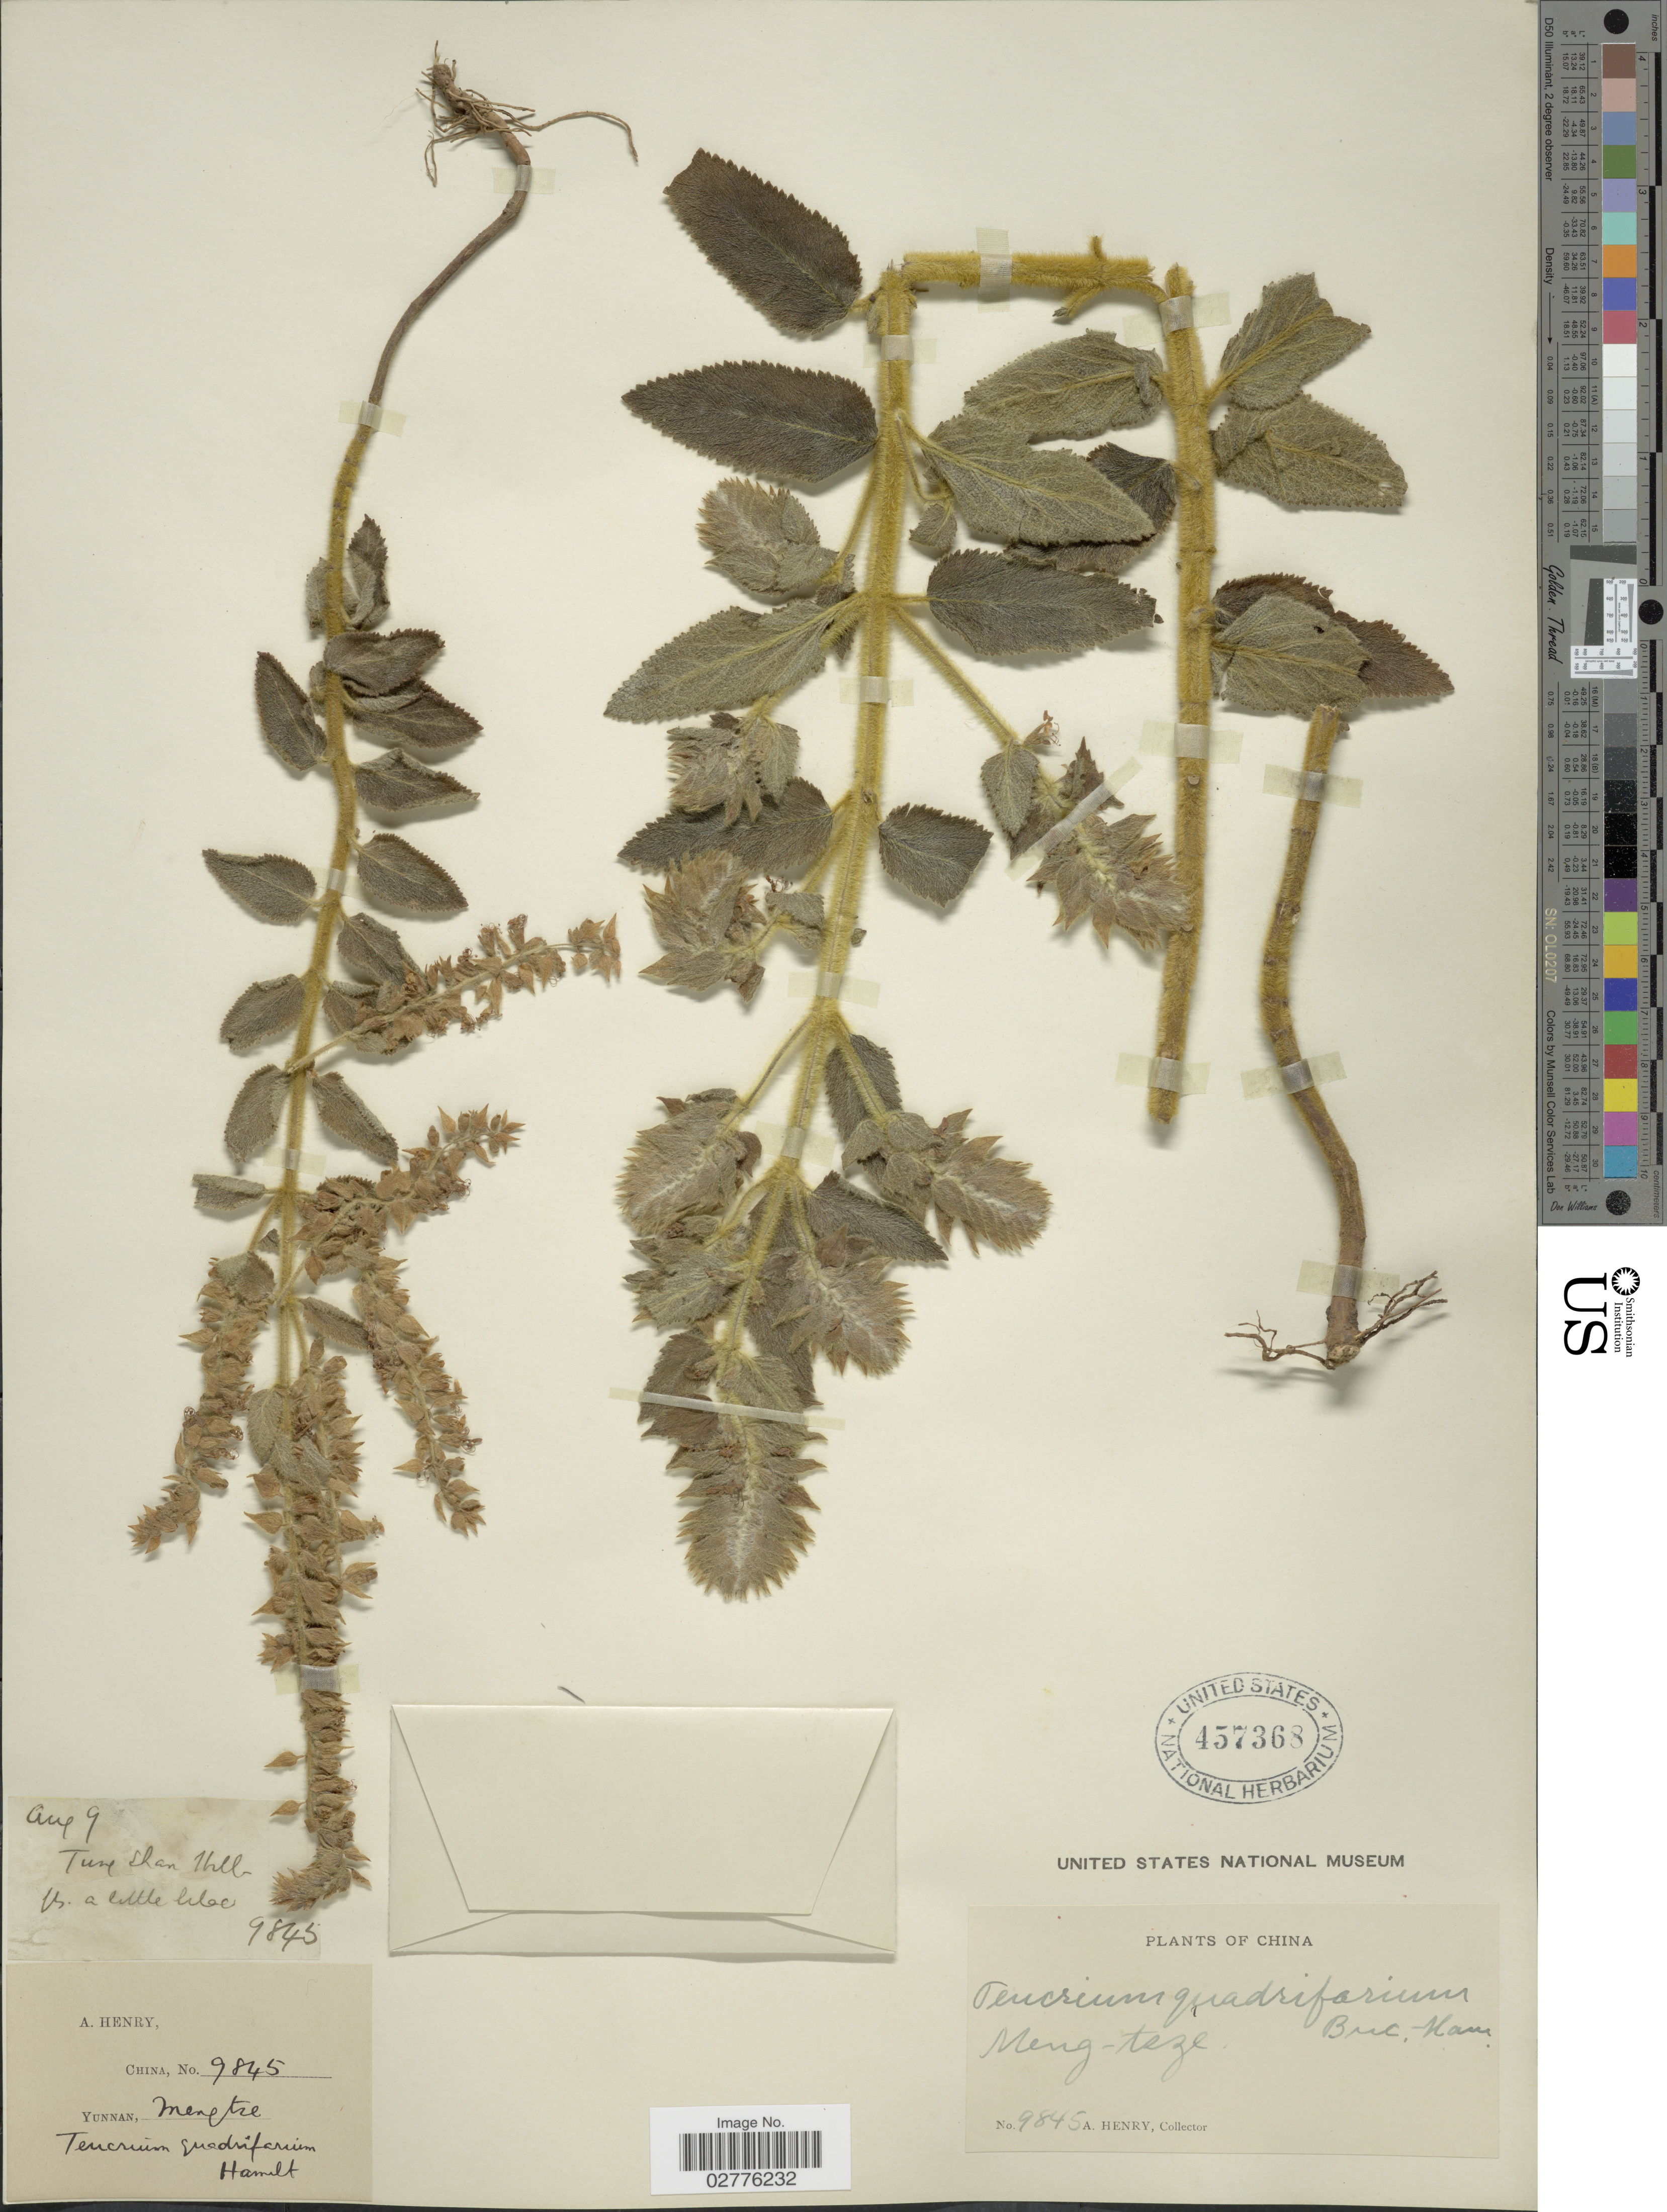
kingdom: Plantae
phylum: Tracheophyta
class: Magnoliopsida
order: Lamiales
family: Lamiaceae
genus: Teucrium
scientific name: Teucrium quadrifarium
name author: Buch.-Ham. ex D. Don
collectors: A. Henry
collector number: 9845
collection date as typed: Transcribed d/m/y: /8/9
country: China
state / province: Yunnan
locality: Mengtze. Tung Shan Hill.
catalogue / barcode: US 457368